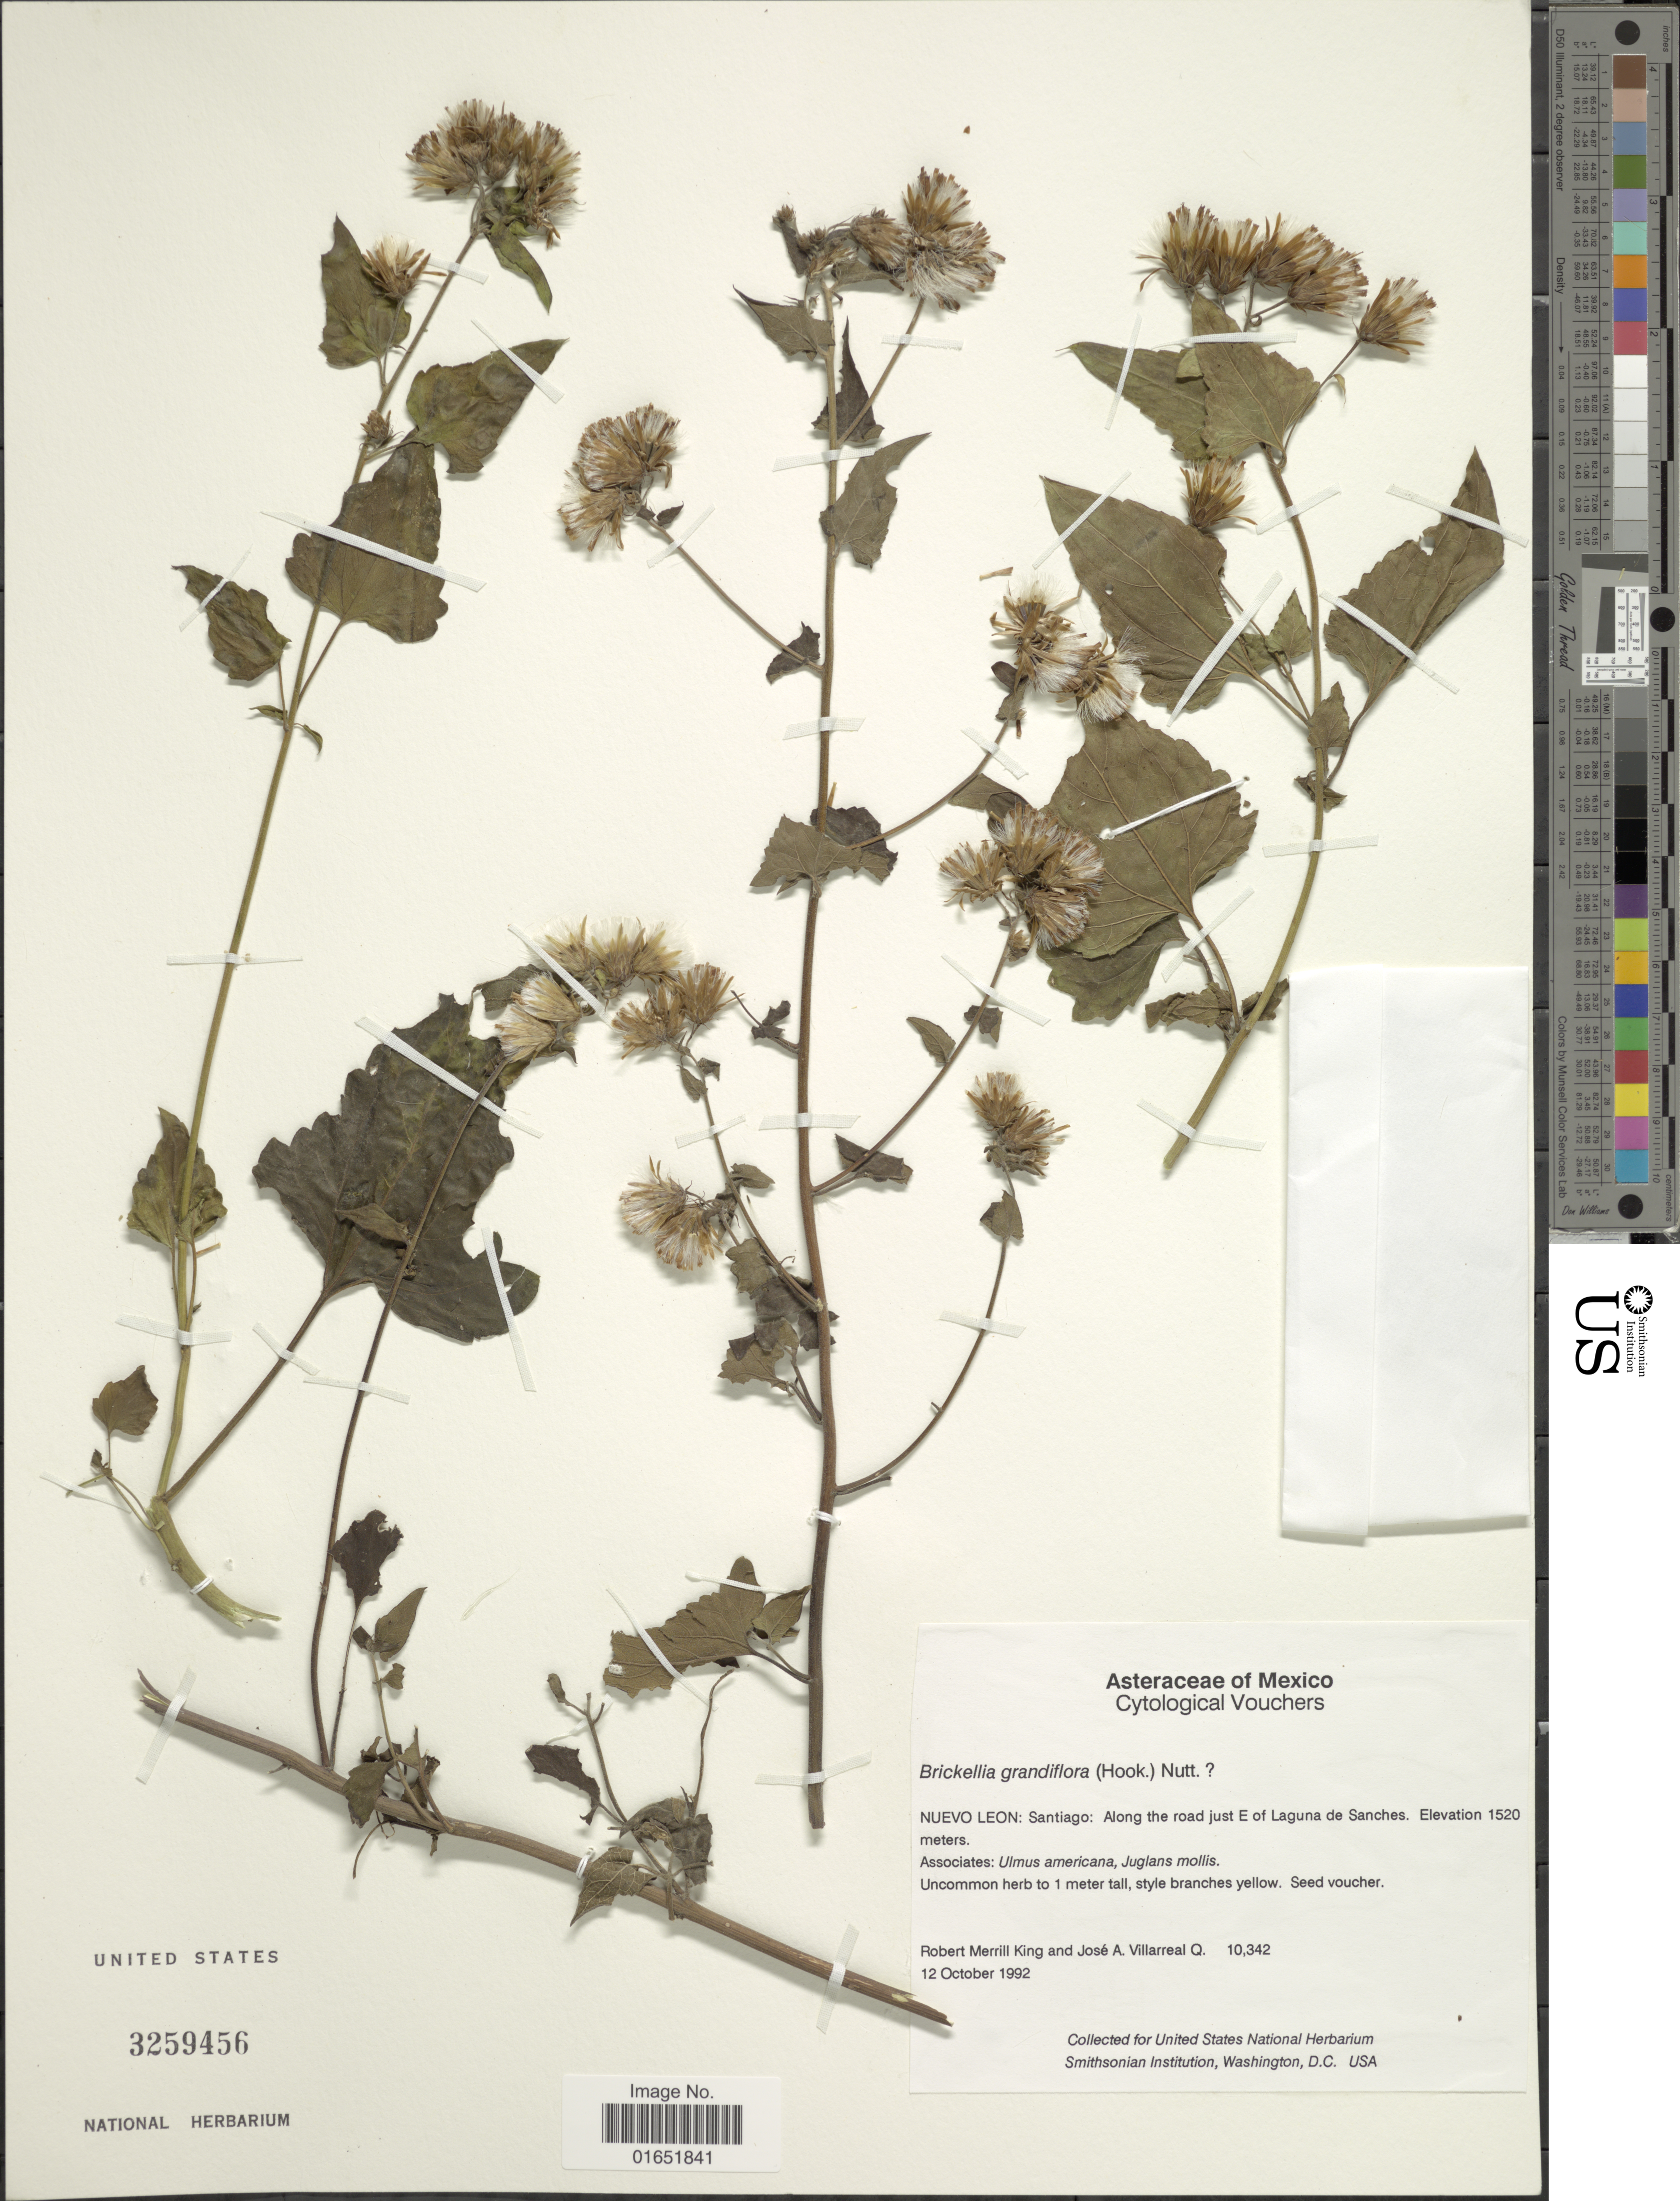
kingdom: Plantae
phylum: Tracheophyta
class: Magnoliopsida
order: Asterales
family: Asteraceae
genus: Brickellia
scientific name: Brickellia grandiflora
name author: (Hook.) Nutt.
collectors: R. M. King & J. Villarreal-Quintanilla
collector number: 10342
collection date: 1992-10-12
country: Mexico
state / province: Nuevo León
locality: Santiago: Along the road just E of Laguna de Sanches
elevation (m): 1520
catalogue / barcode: US 3259456